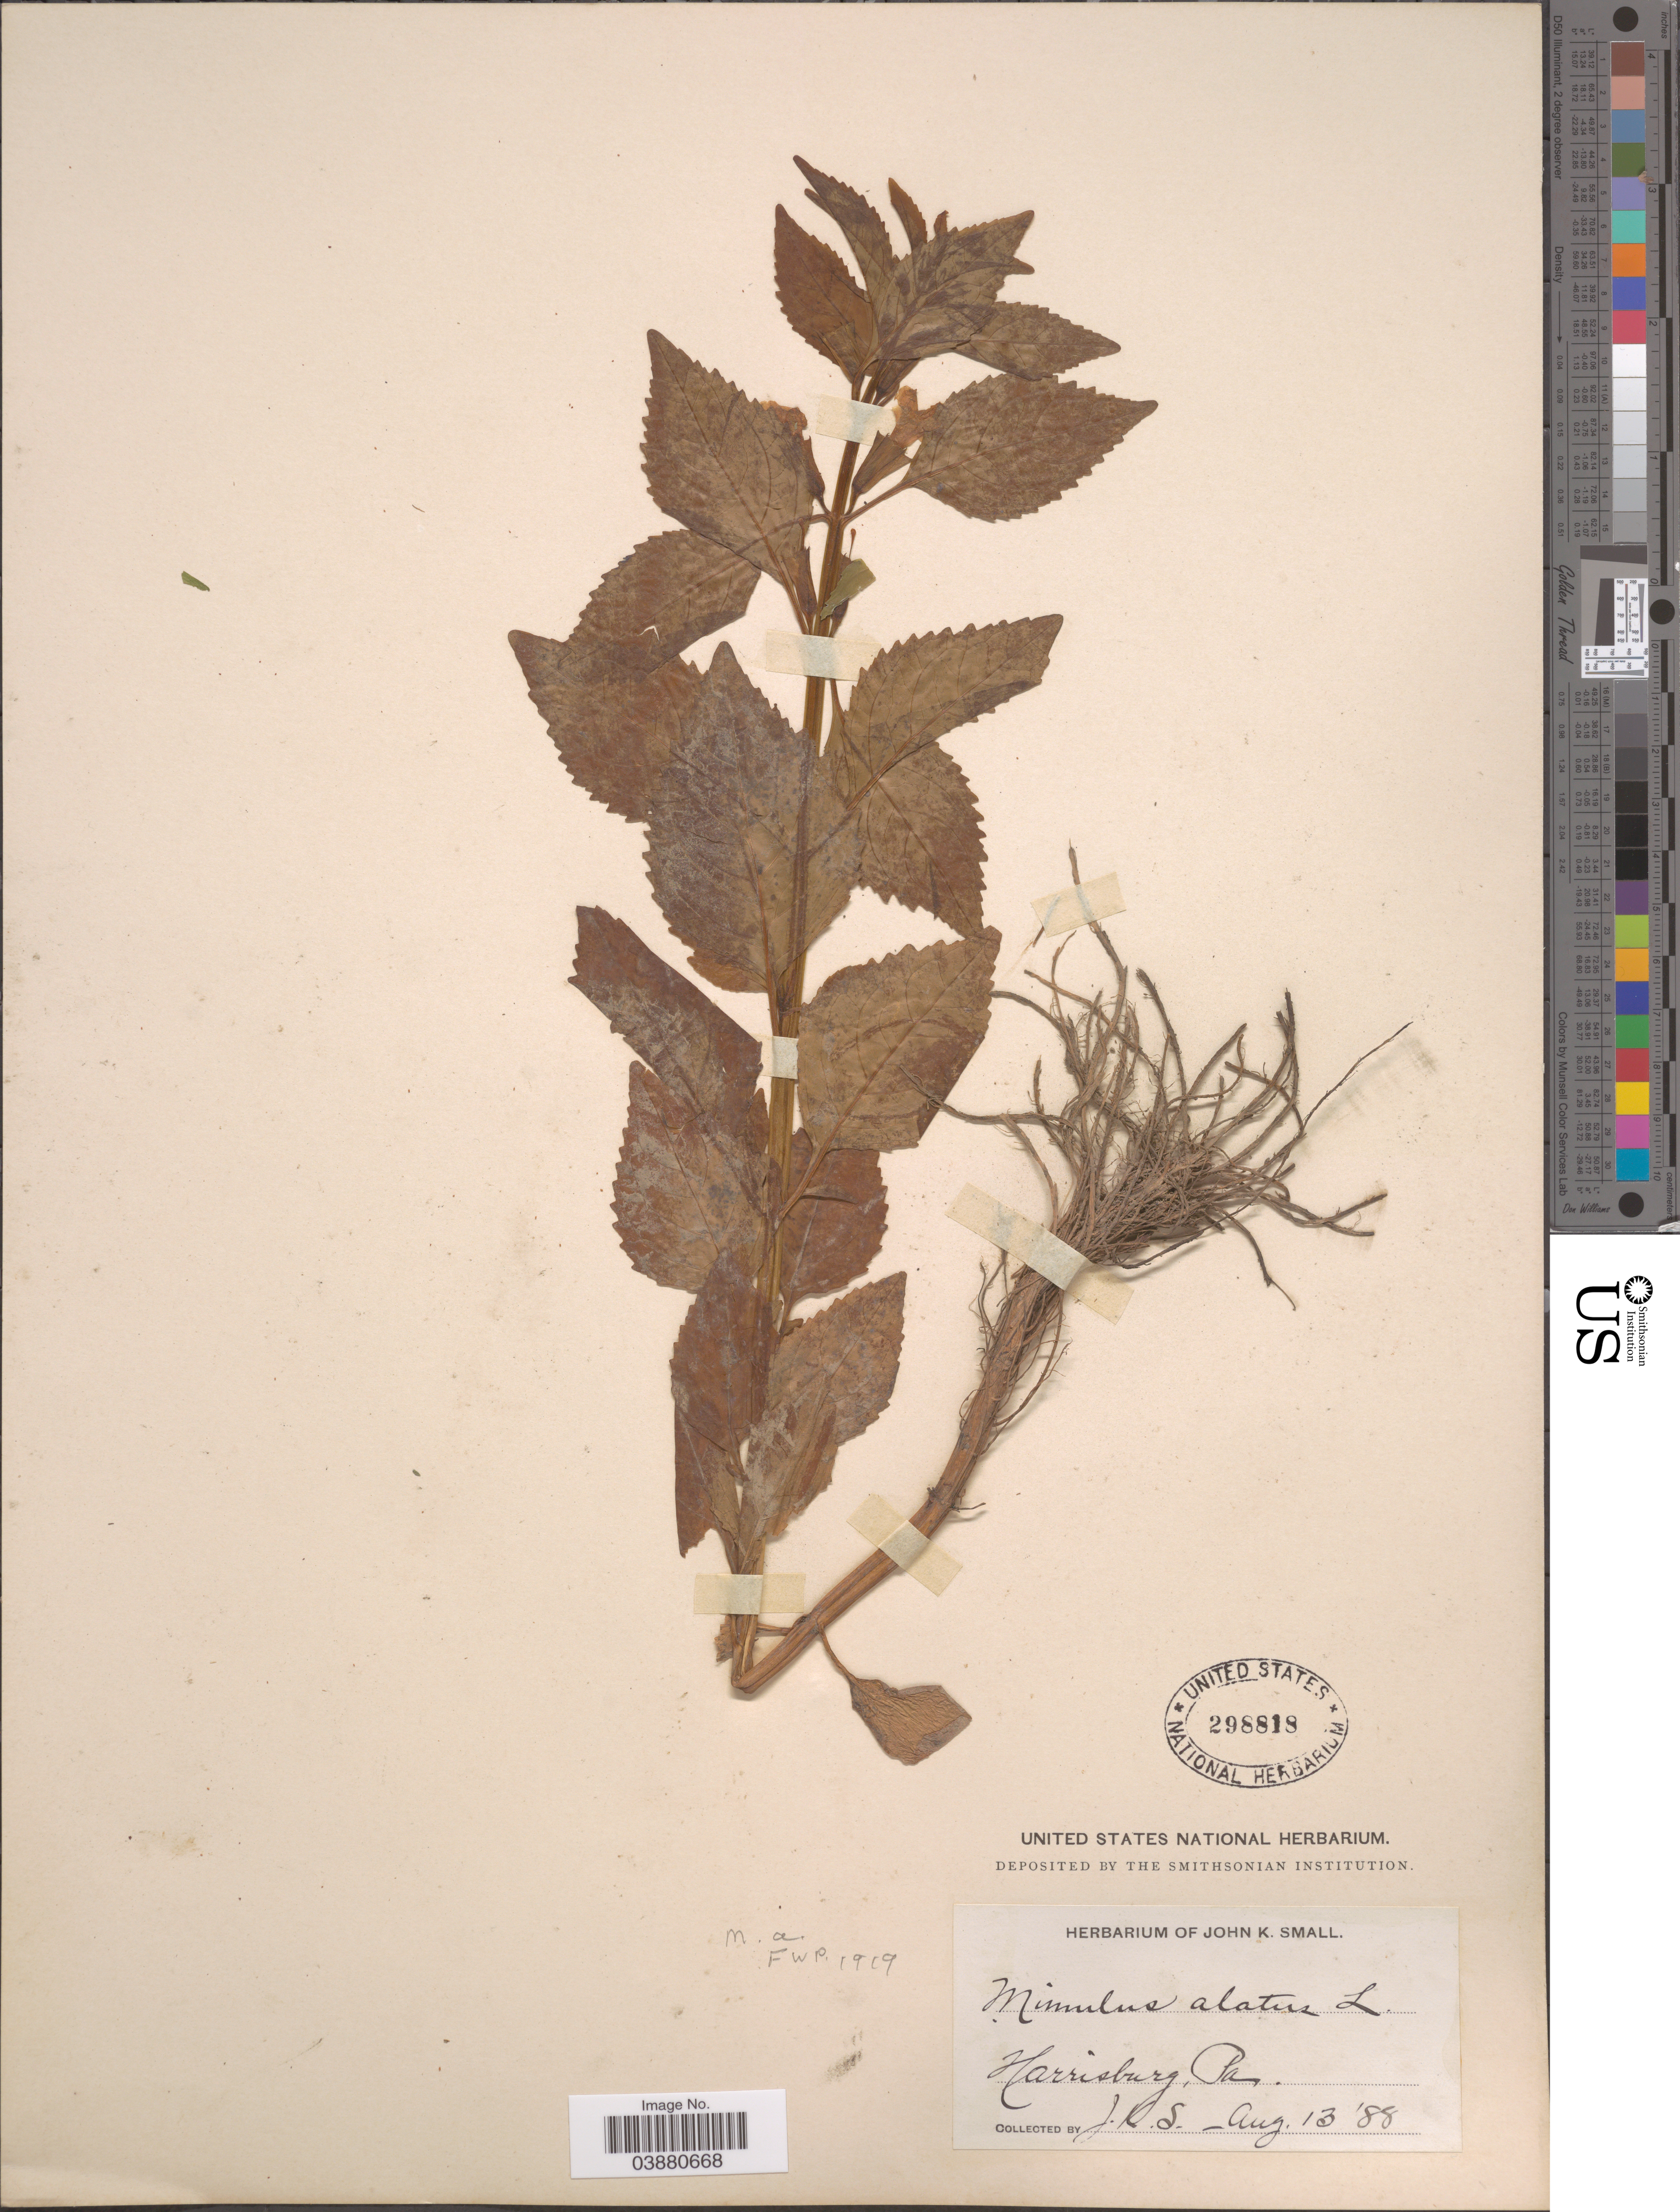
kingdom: Plantae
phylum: Tracheophyta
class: Magnoliopsida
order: Lamiales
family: Phrymaceae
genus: Mimulus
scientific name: Mimulus alatus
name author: Aiton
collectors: J. K. Small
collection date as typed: Transcribed d/m/y: 13/8/88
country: United States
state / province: Pennsylvania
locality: Harrisburg.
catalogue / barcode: US 298818